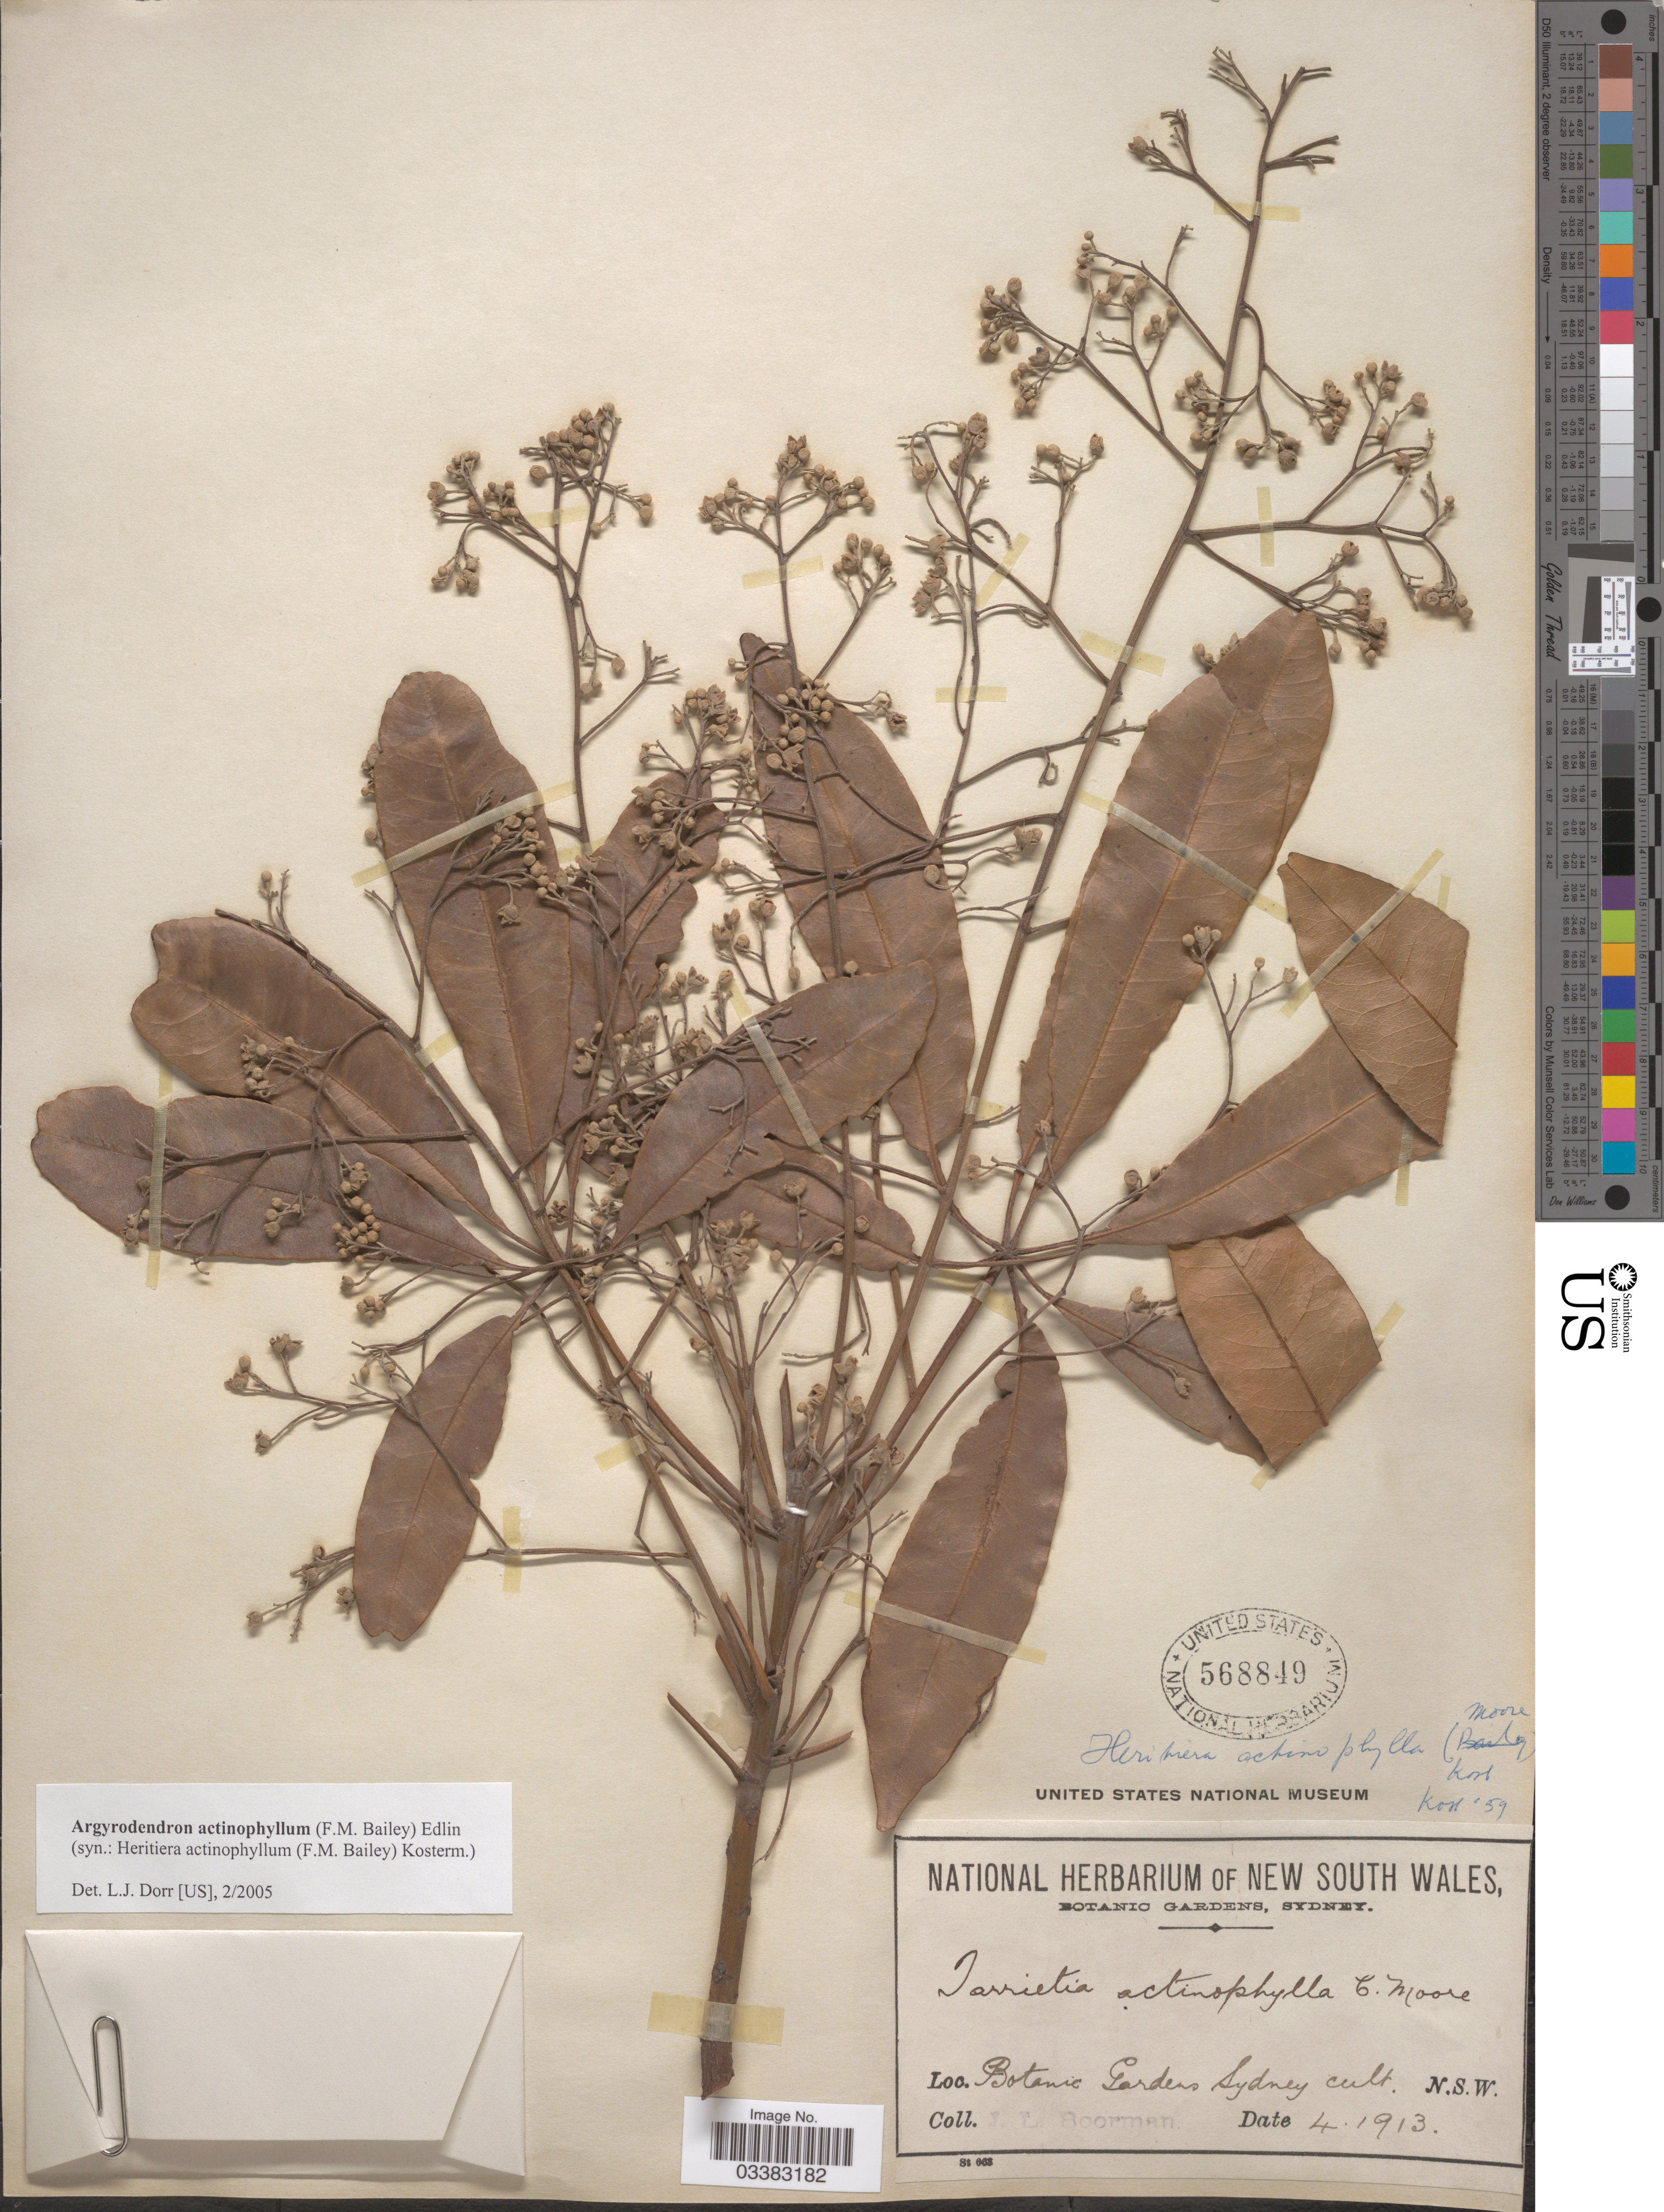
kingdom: Plantae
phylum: Tracheophyta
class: Magnoliopsida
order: Malvales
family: Malvaceae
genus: Argyrodendron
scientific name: Argyrodendron actinophyllum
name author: (C. Moore) Edlin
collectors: J. Boorman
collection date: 1913-04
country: Australia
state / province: New South Wales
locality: Botanic Gardens Sydney cult.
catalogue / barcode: US 568849